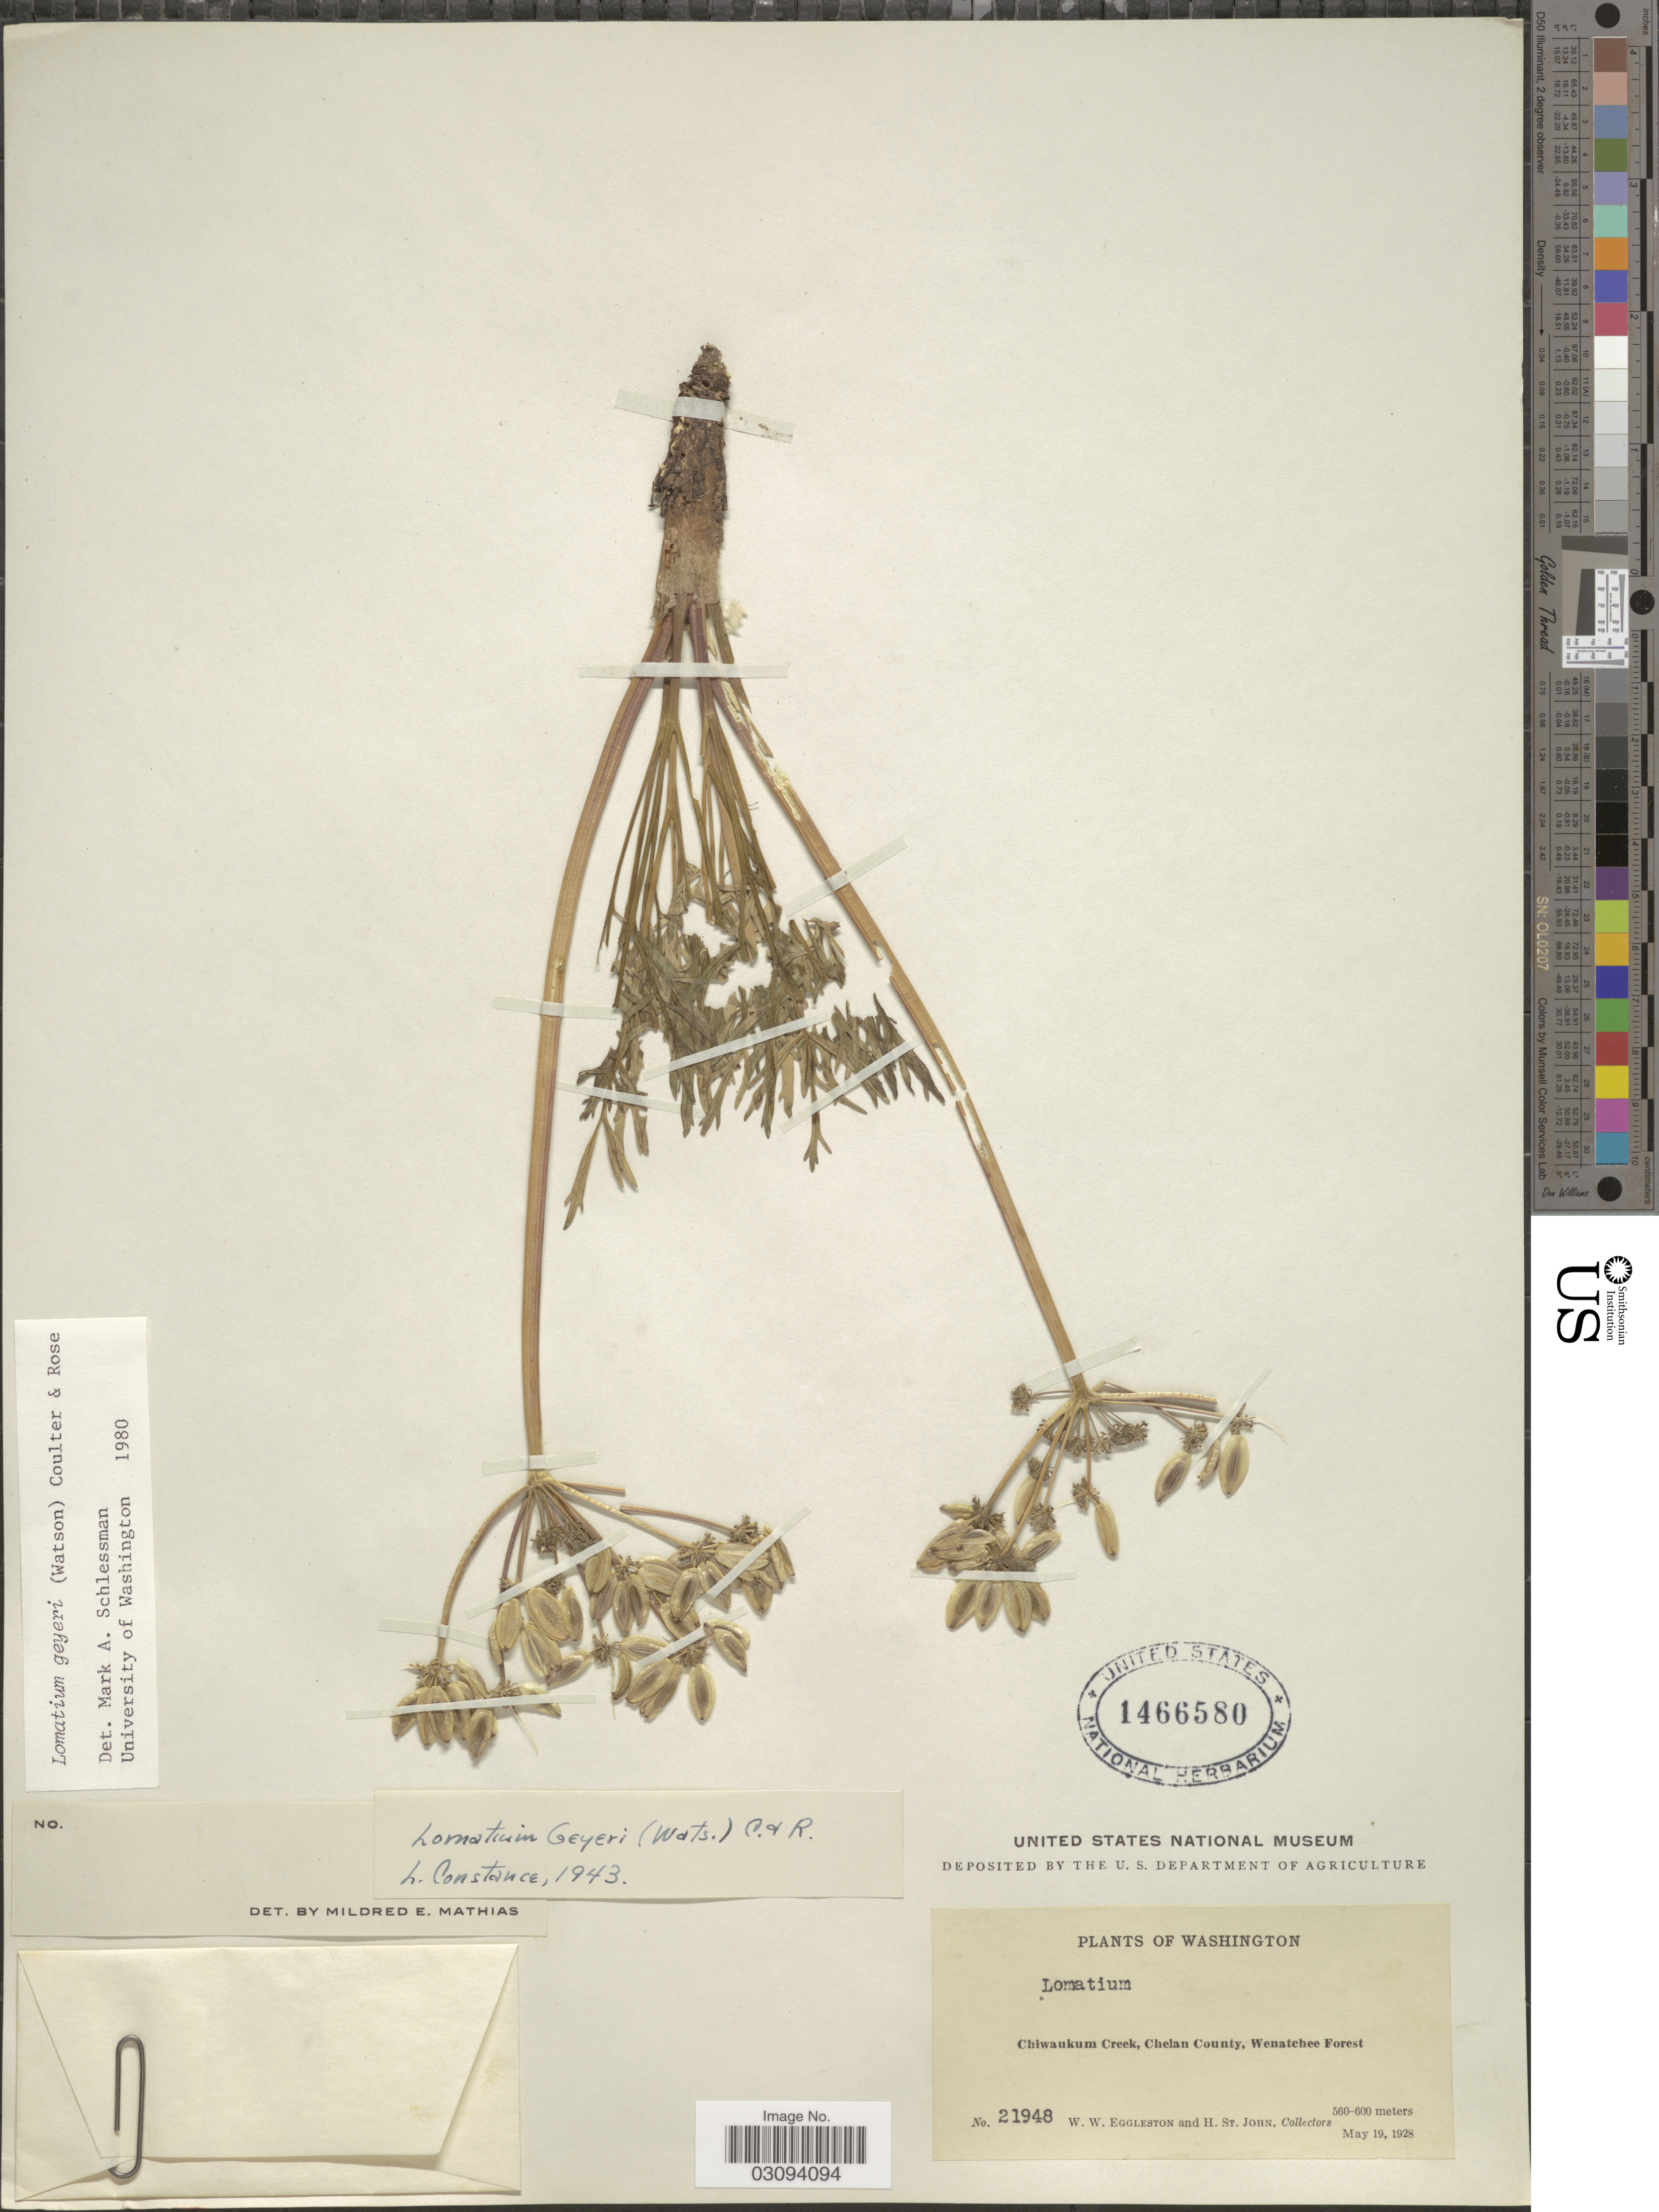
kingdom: Plantae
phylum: Tracheophyta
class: Magnoliopsida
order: Apiales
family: Apiaceae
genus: Lomatium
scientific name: Lomatium geyeri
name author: (S. Watson) J.M. Coult. & Rose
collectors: W. W. Eggleston & H. St. John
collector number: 21948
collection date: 1928-05-19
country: United States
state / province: Washington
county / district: Chelan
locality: Chiwaukum Creek, Chelan County, Wenatchee Forest.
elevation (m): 560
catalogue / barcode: US 1466580